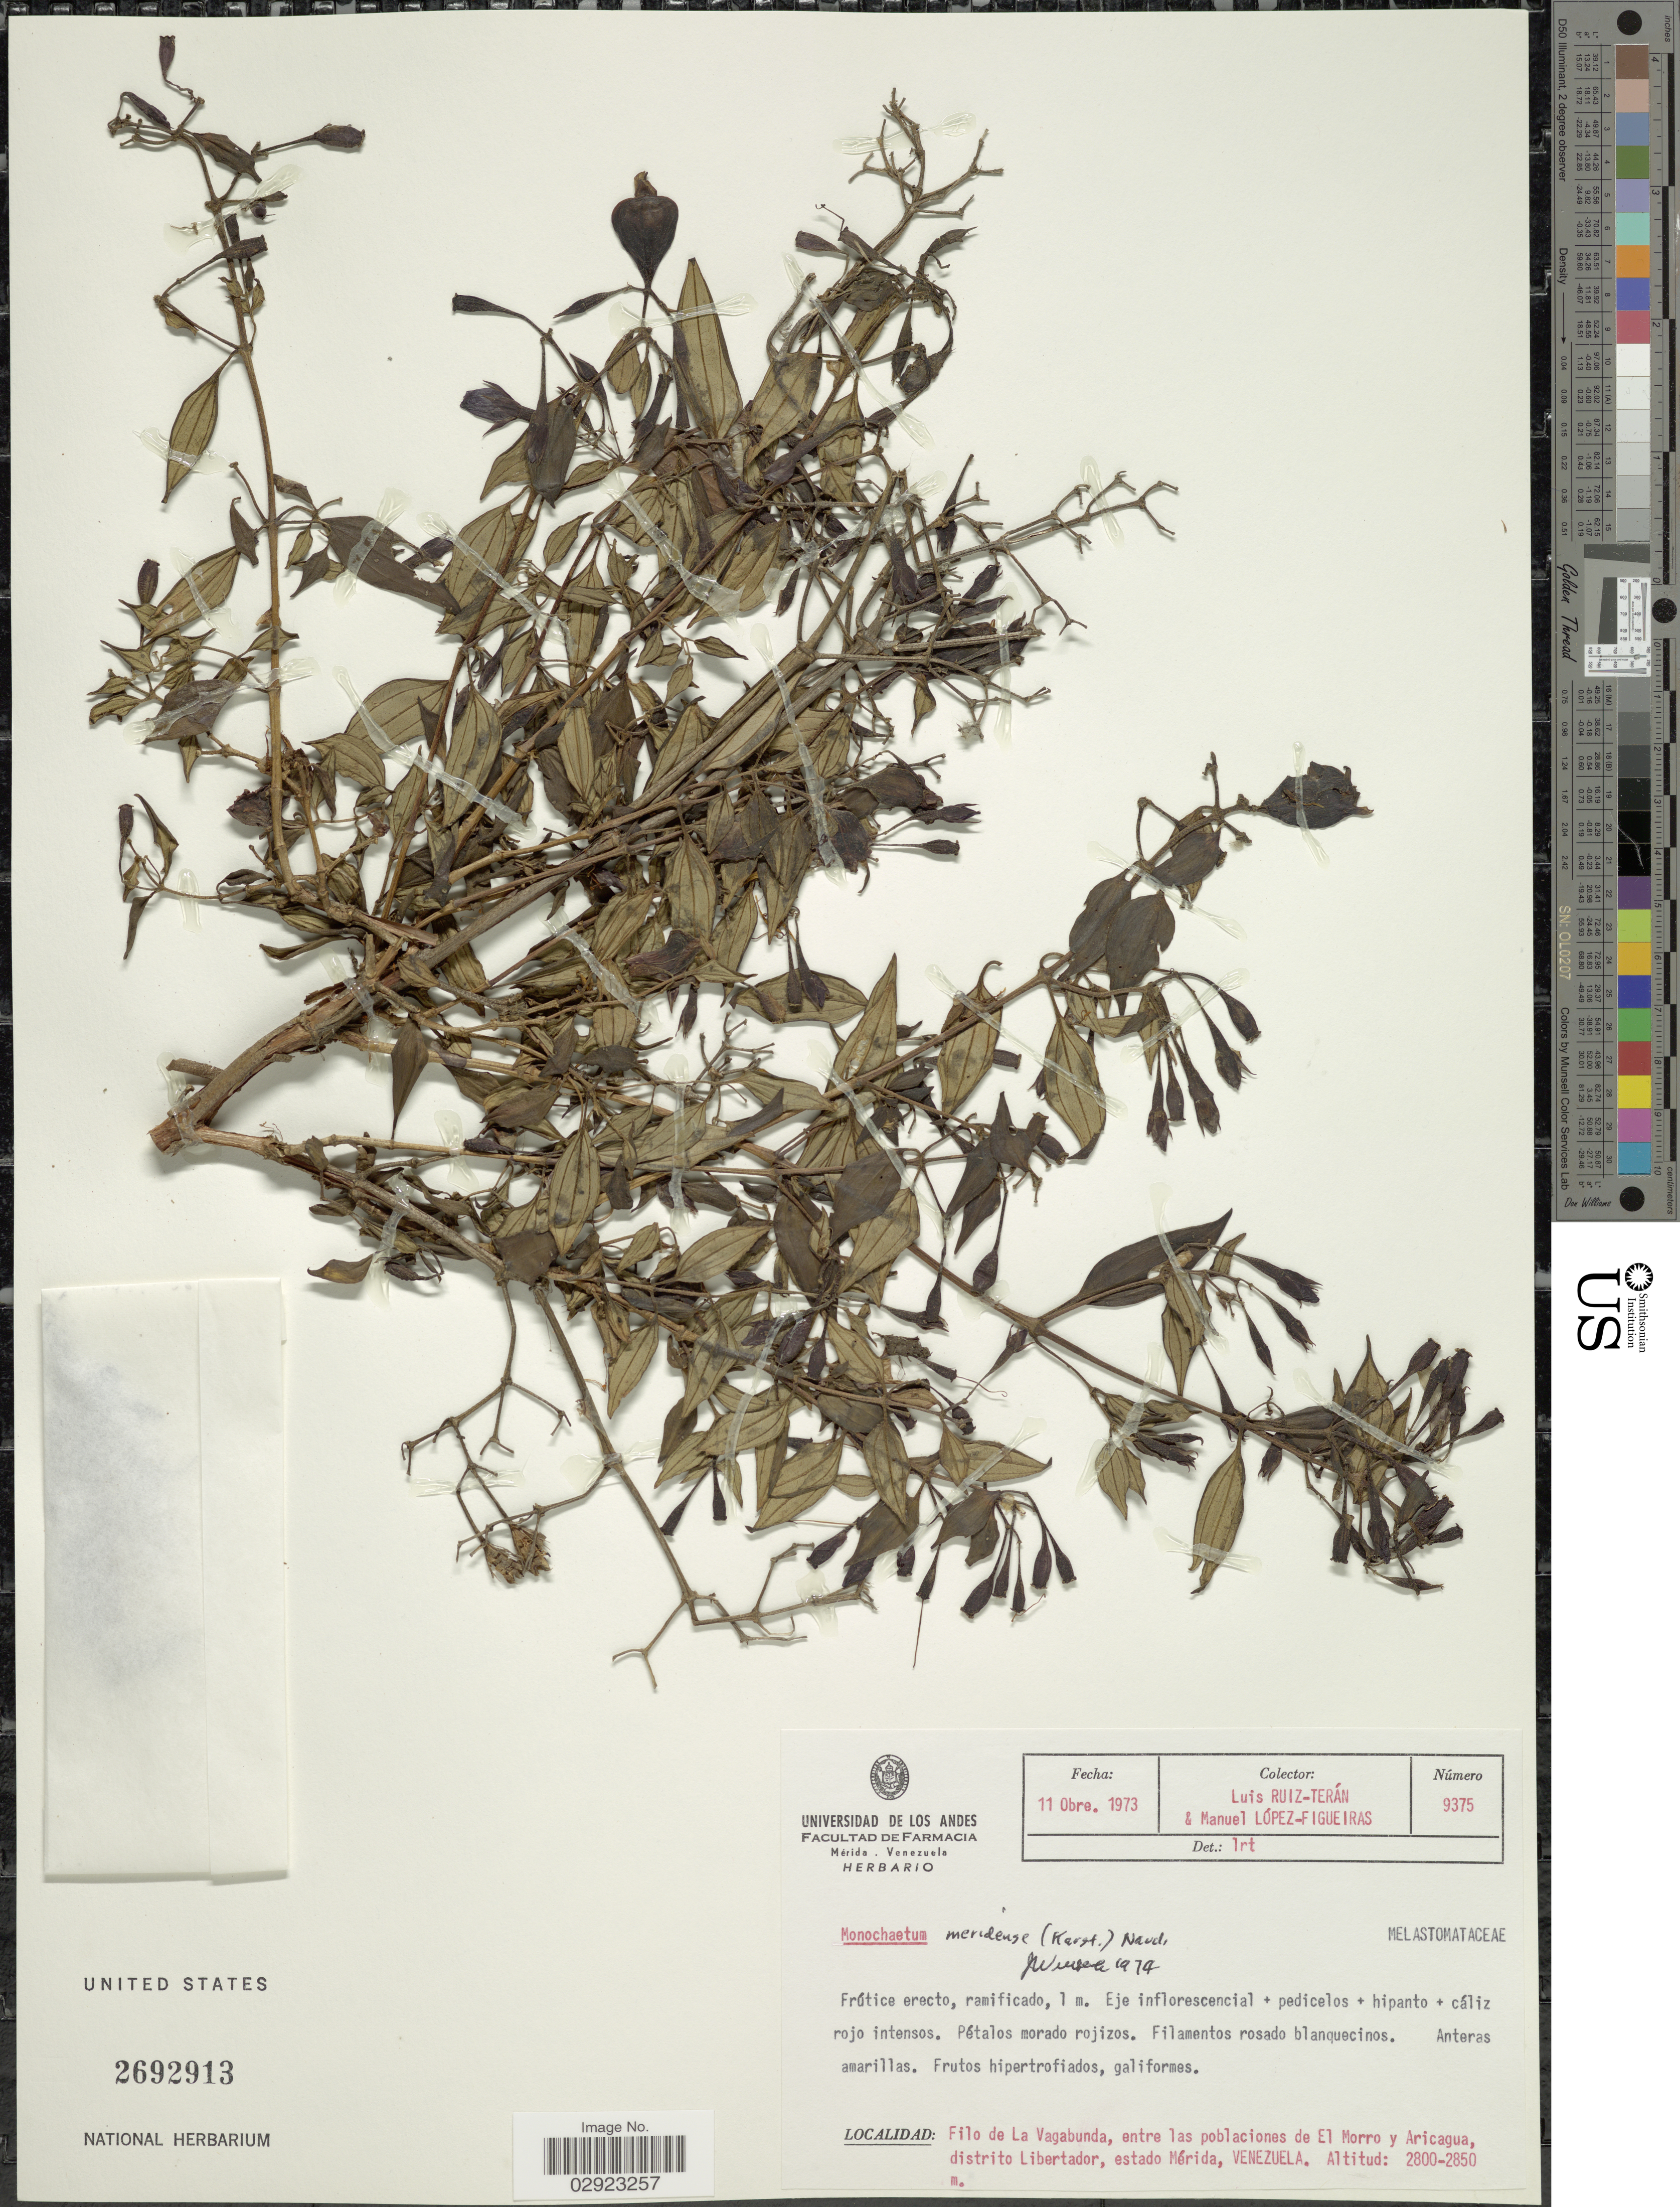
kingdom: Plantae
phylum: Tracheophyta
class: Magnoliopsida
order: Myrtales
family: Melastomataceae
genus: Monochaetum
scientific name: Monochaetum meridense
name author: (H. Karst.) Naudin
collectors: L. Teran & M. López Figueiras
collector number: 9375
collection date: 1973-10-11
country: Venezuela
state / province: Mérida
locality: Filo de La Vagabunda, entre las poblaciones de El Morro y Aricagua, distrito Libertador.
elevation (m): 2800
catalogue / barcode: US 2692913